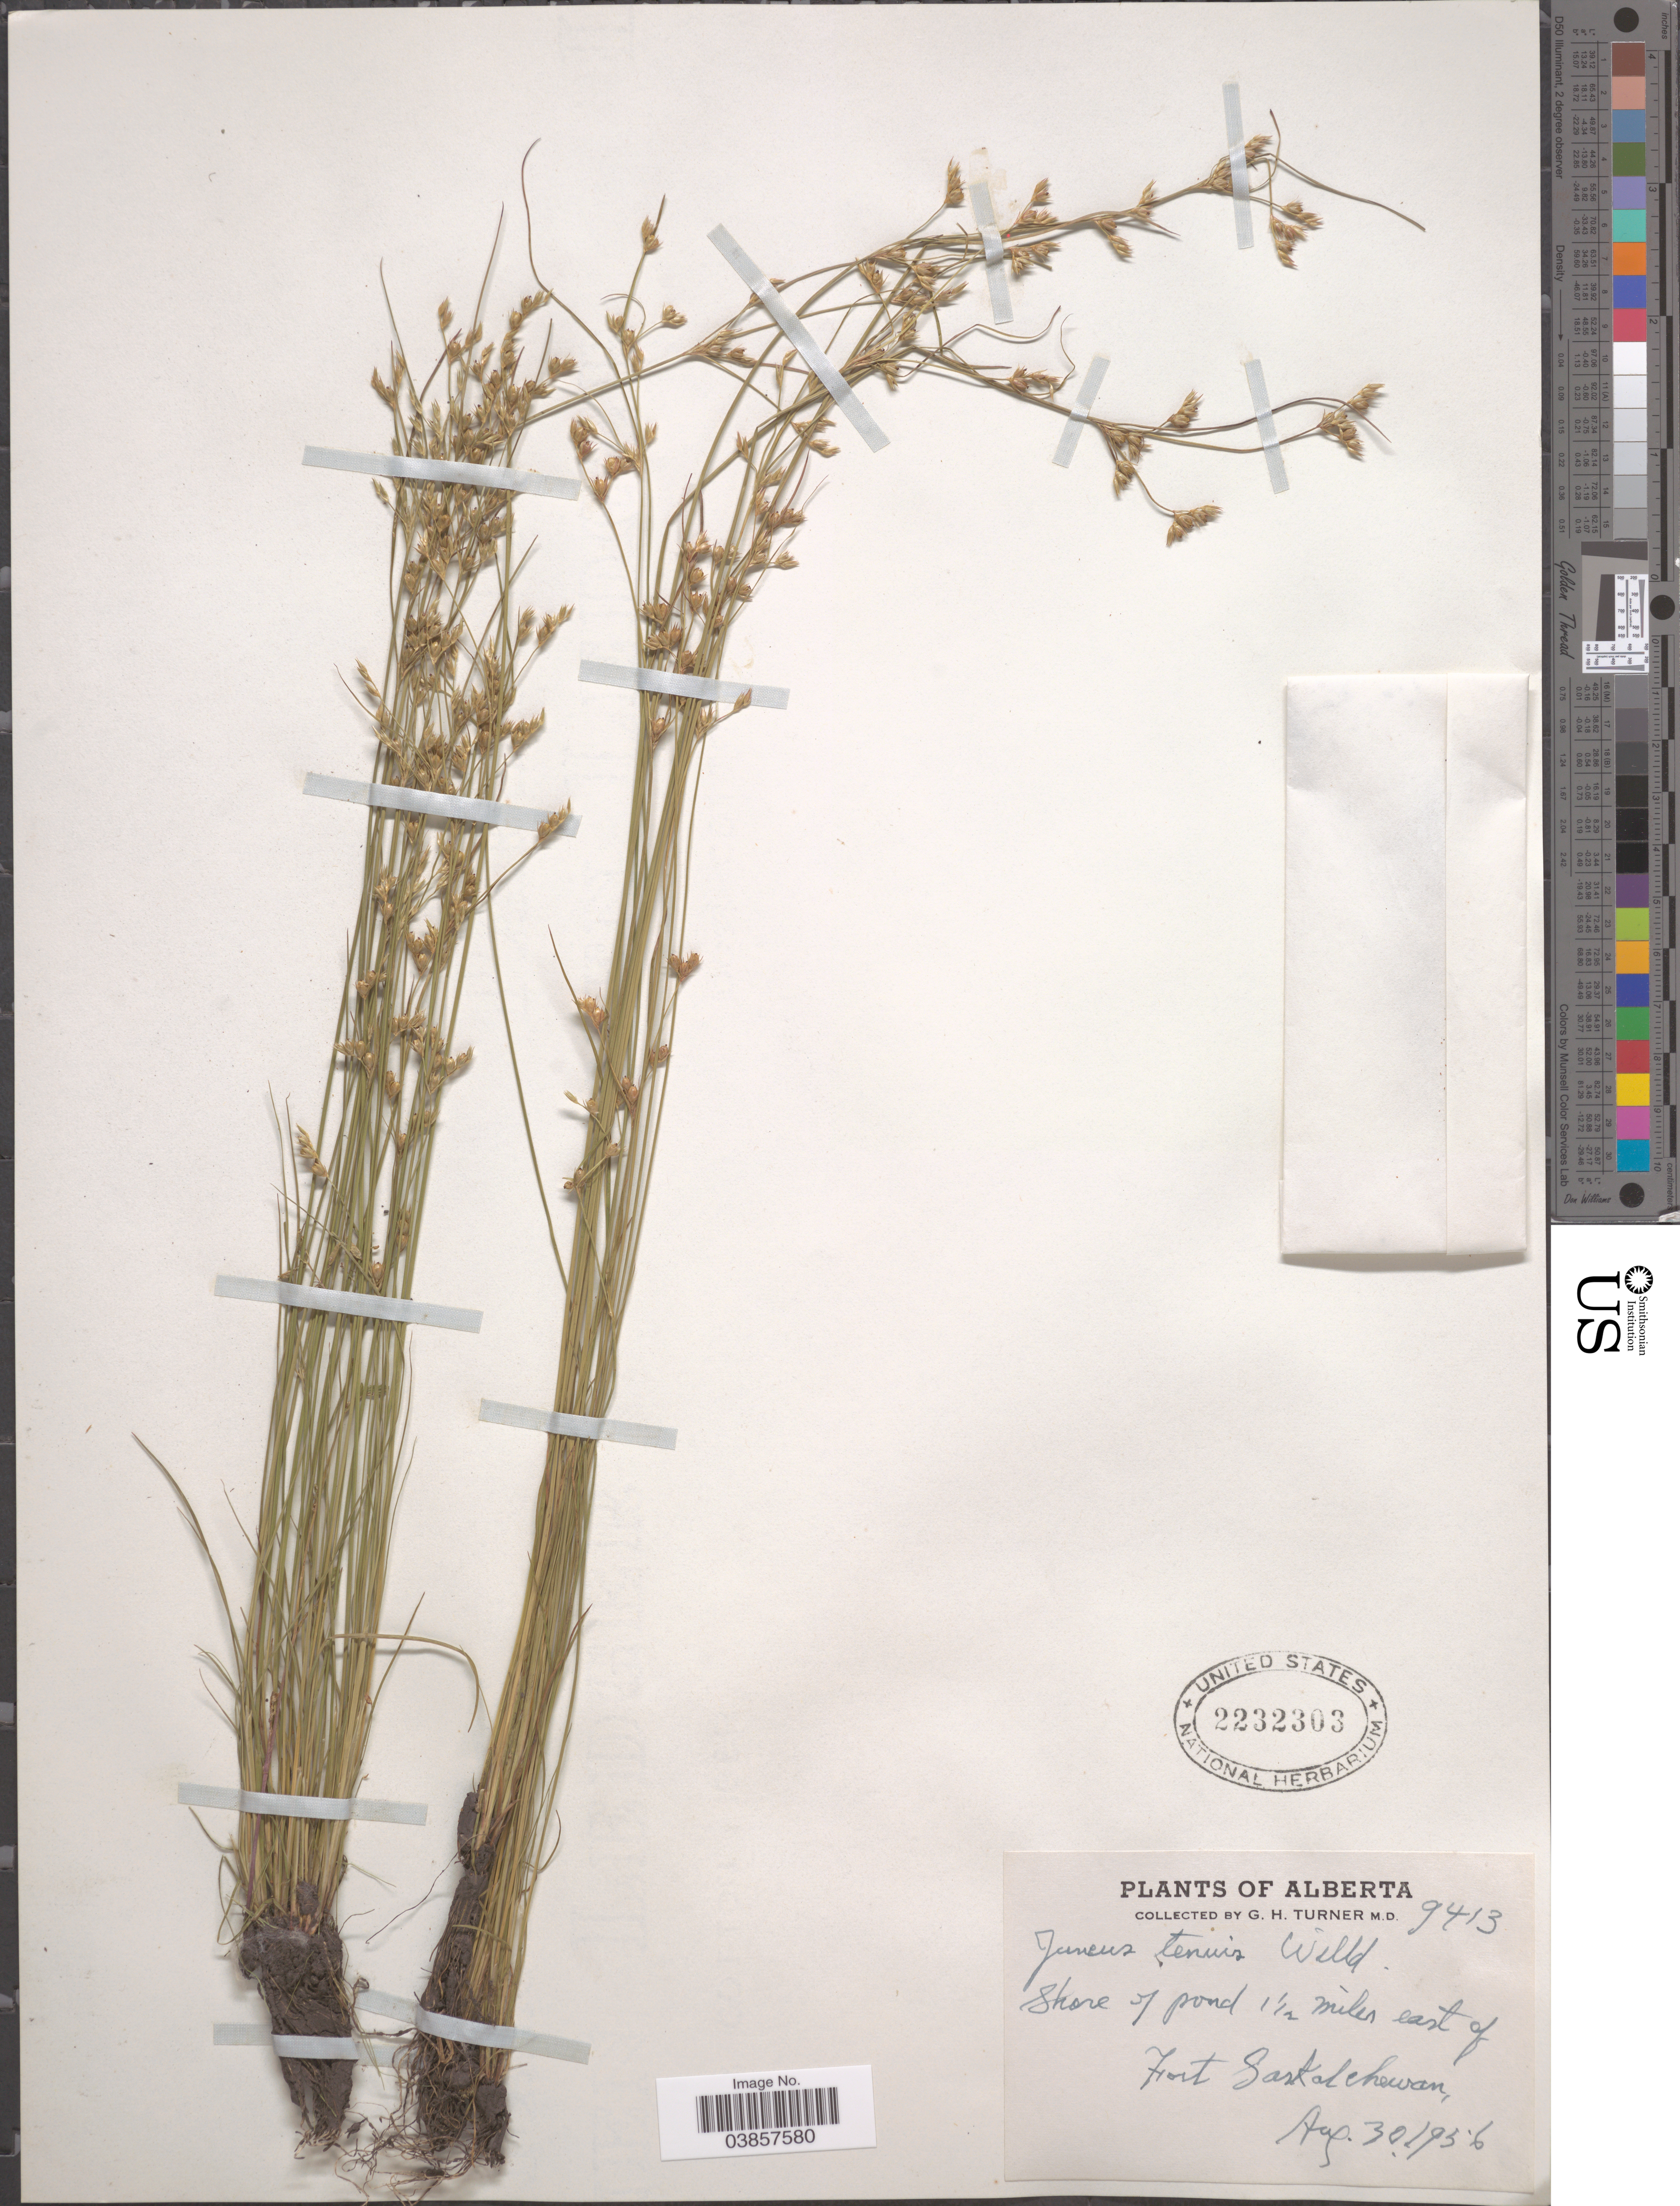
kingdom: Plantae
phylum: Tracheophyta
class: Liliopsida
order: Poales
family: Juncaceae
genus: Juncus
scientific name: Juncus tenuis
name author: Willd.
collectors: G. H. Turner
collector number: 9413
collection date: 1956-08-30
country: Canada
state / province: Alberta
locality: Shore of pond 1½ miles east of Fort Saskatchewan.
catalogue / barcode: US 2232303